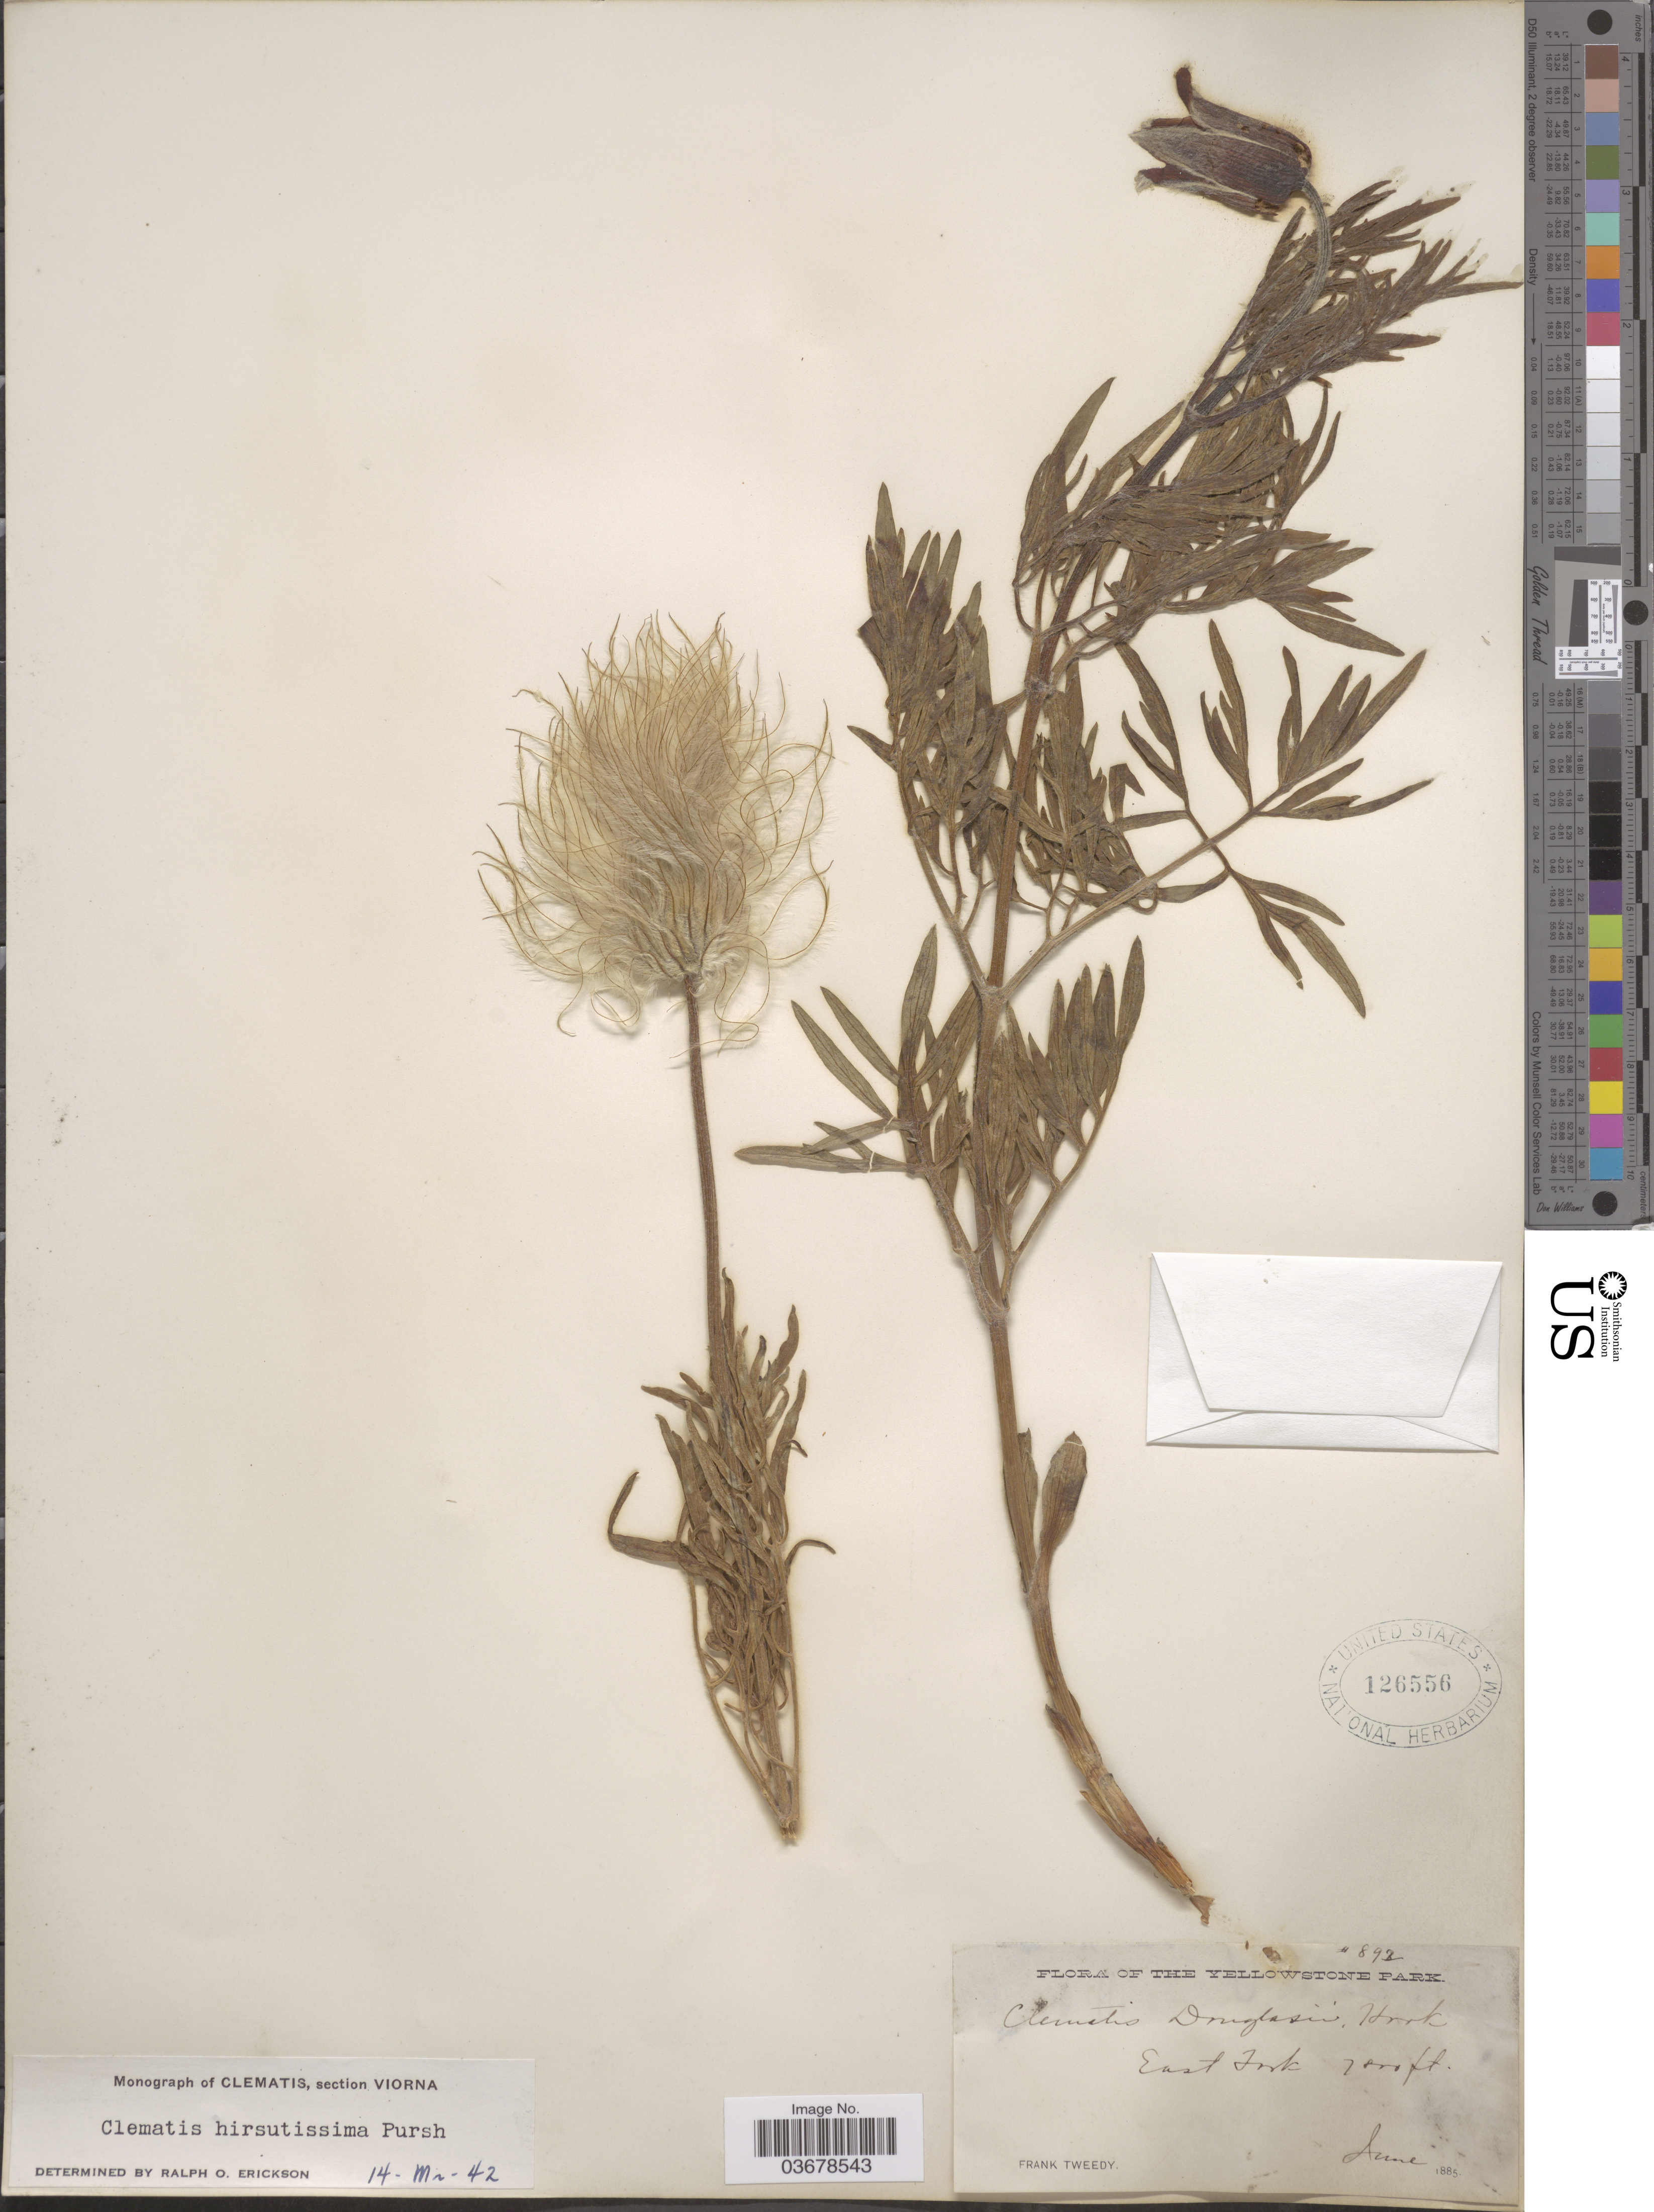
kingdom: Plantae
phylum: Tracheophyta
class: Magnoliopsida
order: Ranunculales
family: Ranunculaceae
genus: Clematis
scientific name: Clematis viorna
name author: L.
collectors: F. Tweedy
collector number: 892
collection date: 1885-06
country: United States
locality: The Yellowstone Park. East Fork.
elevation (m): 2377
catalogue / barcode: US 126556